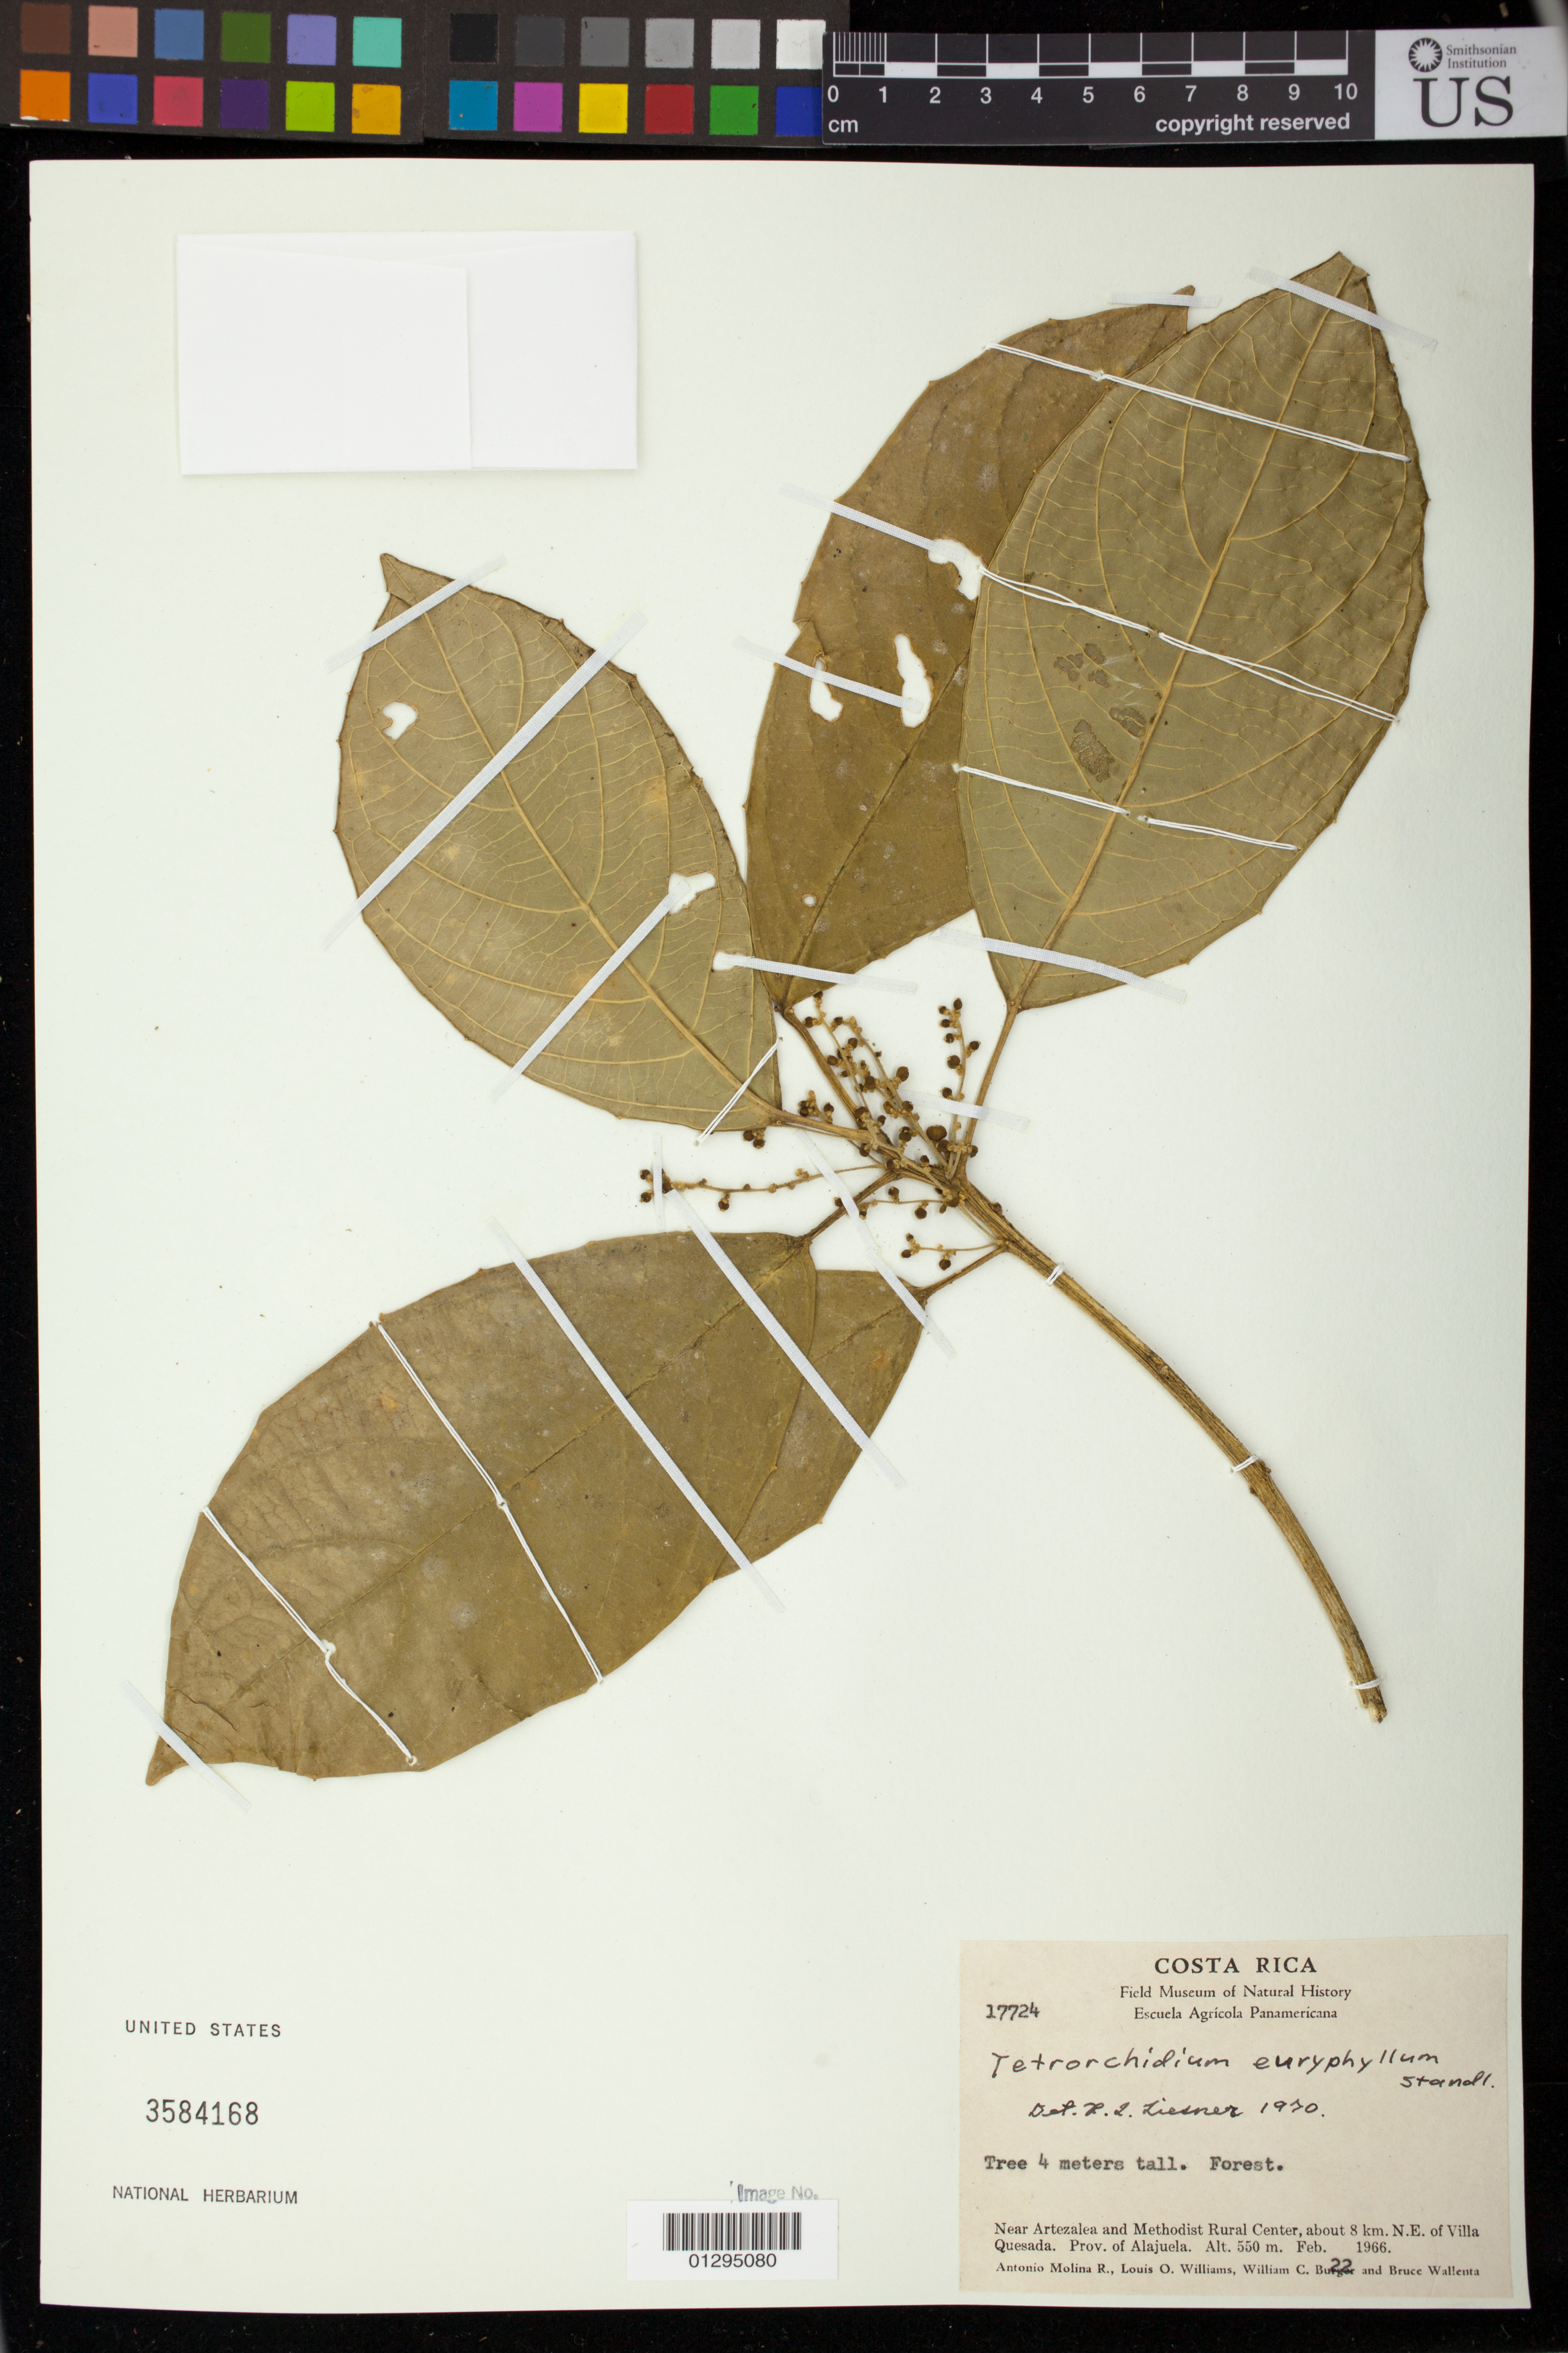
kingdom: Plantae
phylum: Tracheophyta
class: Magnoliopsida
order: Malpighiales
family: Euphorbiaceae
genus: Tetrorchidium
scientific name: Tetrorchidium euryphyllum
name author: Standl.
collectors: A. Molina R., L. O. Williams, W. Burger & B. Wallenta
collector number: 17724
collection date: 1966-02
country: Costa Rica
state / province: Alajuela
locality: Near Artezalea and Methodist Rural Center, about 8 km. NE of Villa Quesada.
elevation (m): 550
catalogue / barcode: US 3584168